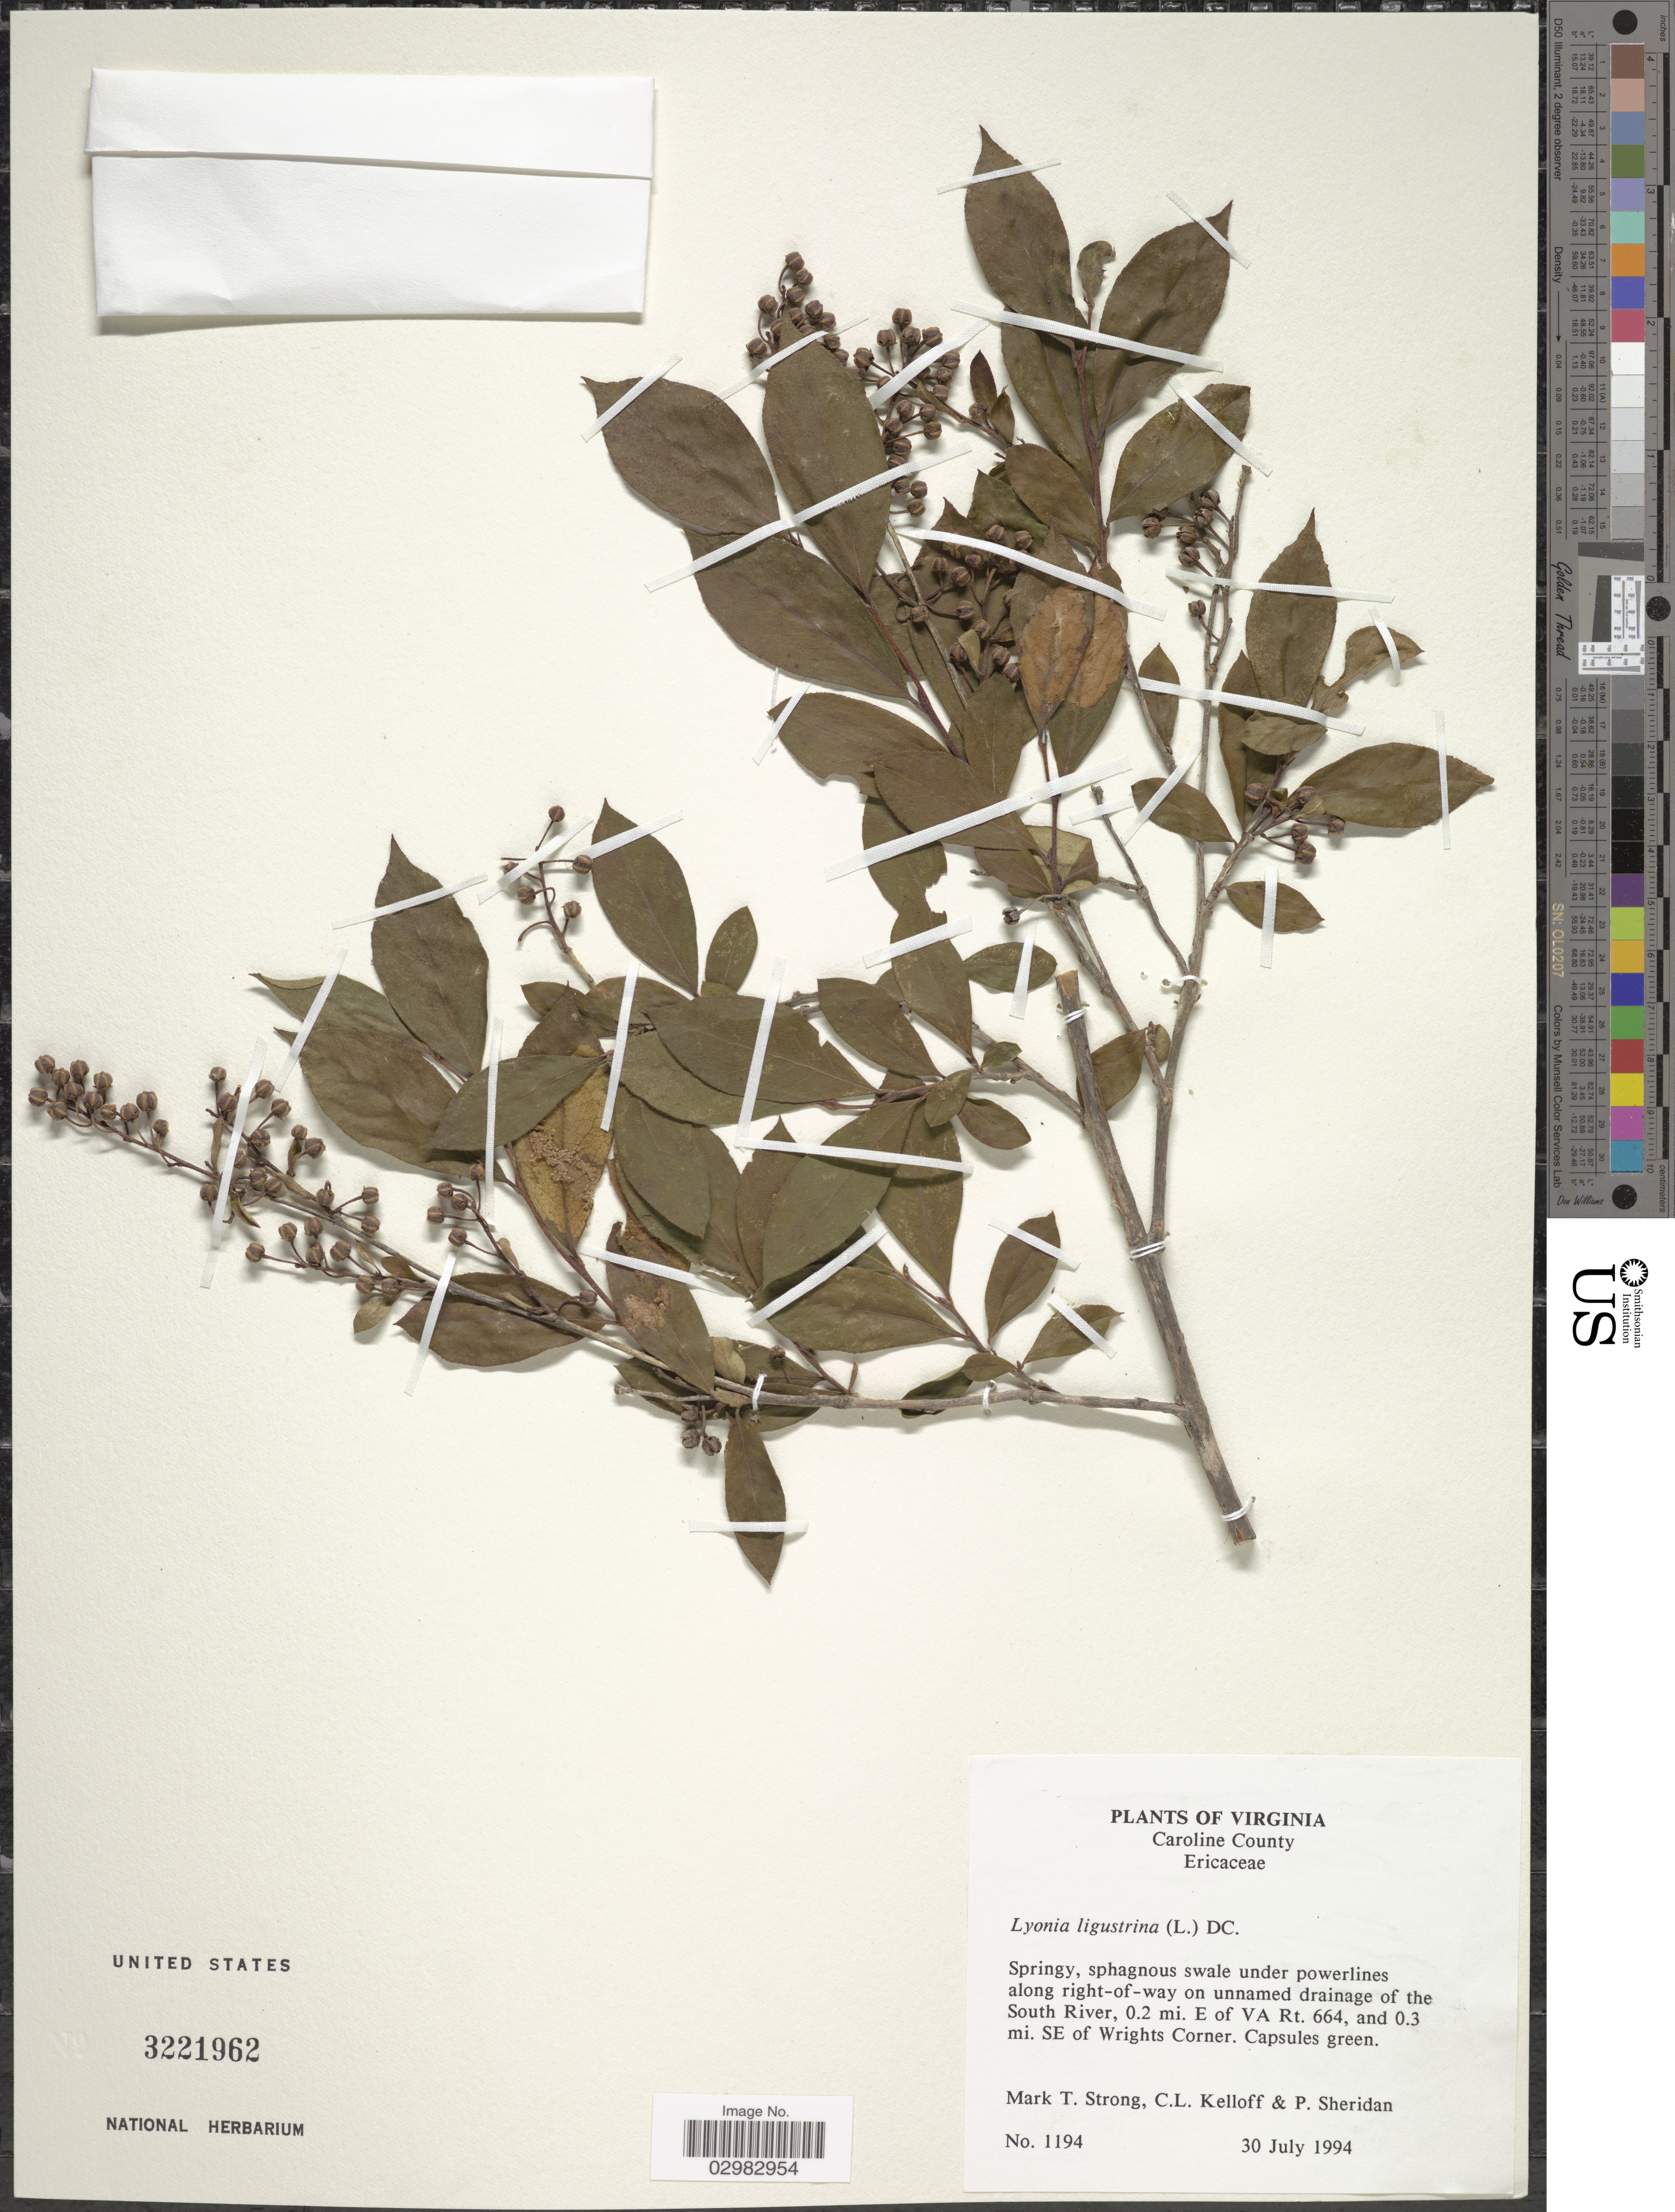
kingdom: Plantae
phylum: Tracheophyta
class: Magnoliopsida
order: Ericales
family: Ericaceae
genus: Lyonia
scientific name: Lyonia ligustrina var. ligustrina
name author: (L.) DC.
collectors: M. T. Strong, C. L. Kelloff & P. Sheridan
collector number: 1194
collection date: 1994-07-30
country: United States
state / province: Virginia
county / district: Caroline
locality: Caroline County. Under powerlines along right-of-way on unnamed drainage of the South River, 0.2 mi. E of Va Rt. 664, and 0.3 mi. SE of Wrights Corner.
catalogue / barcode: US 3221962